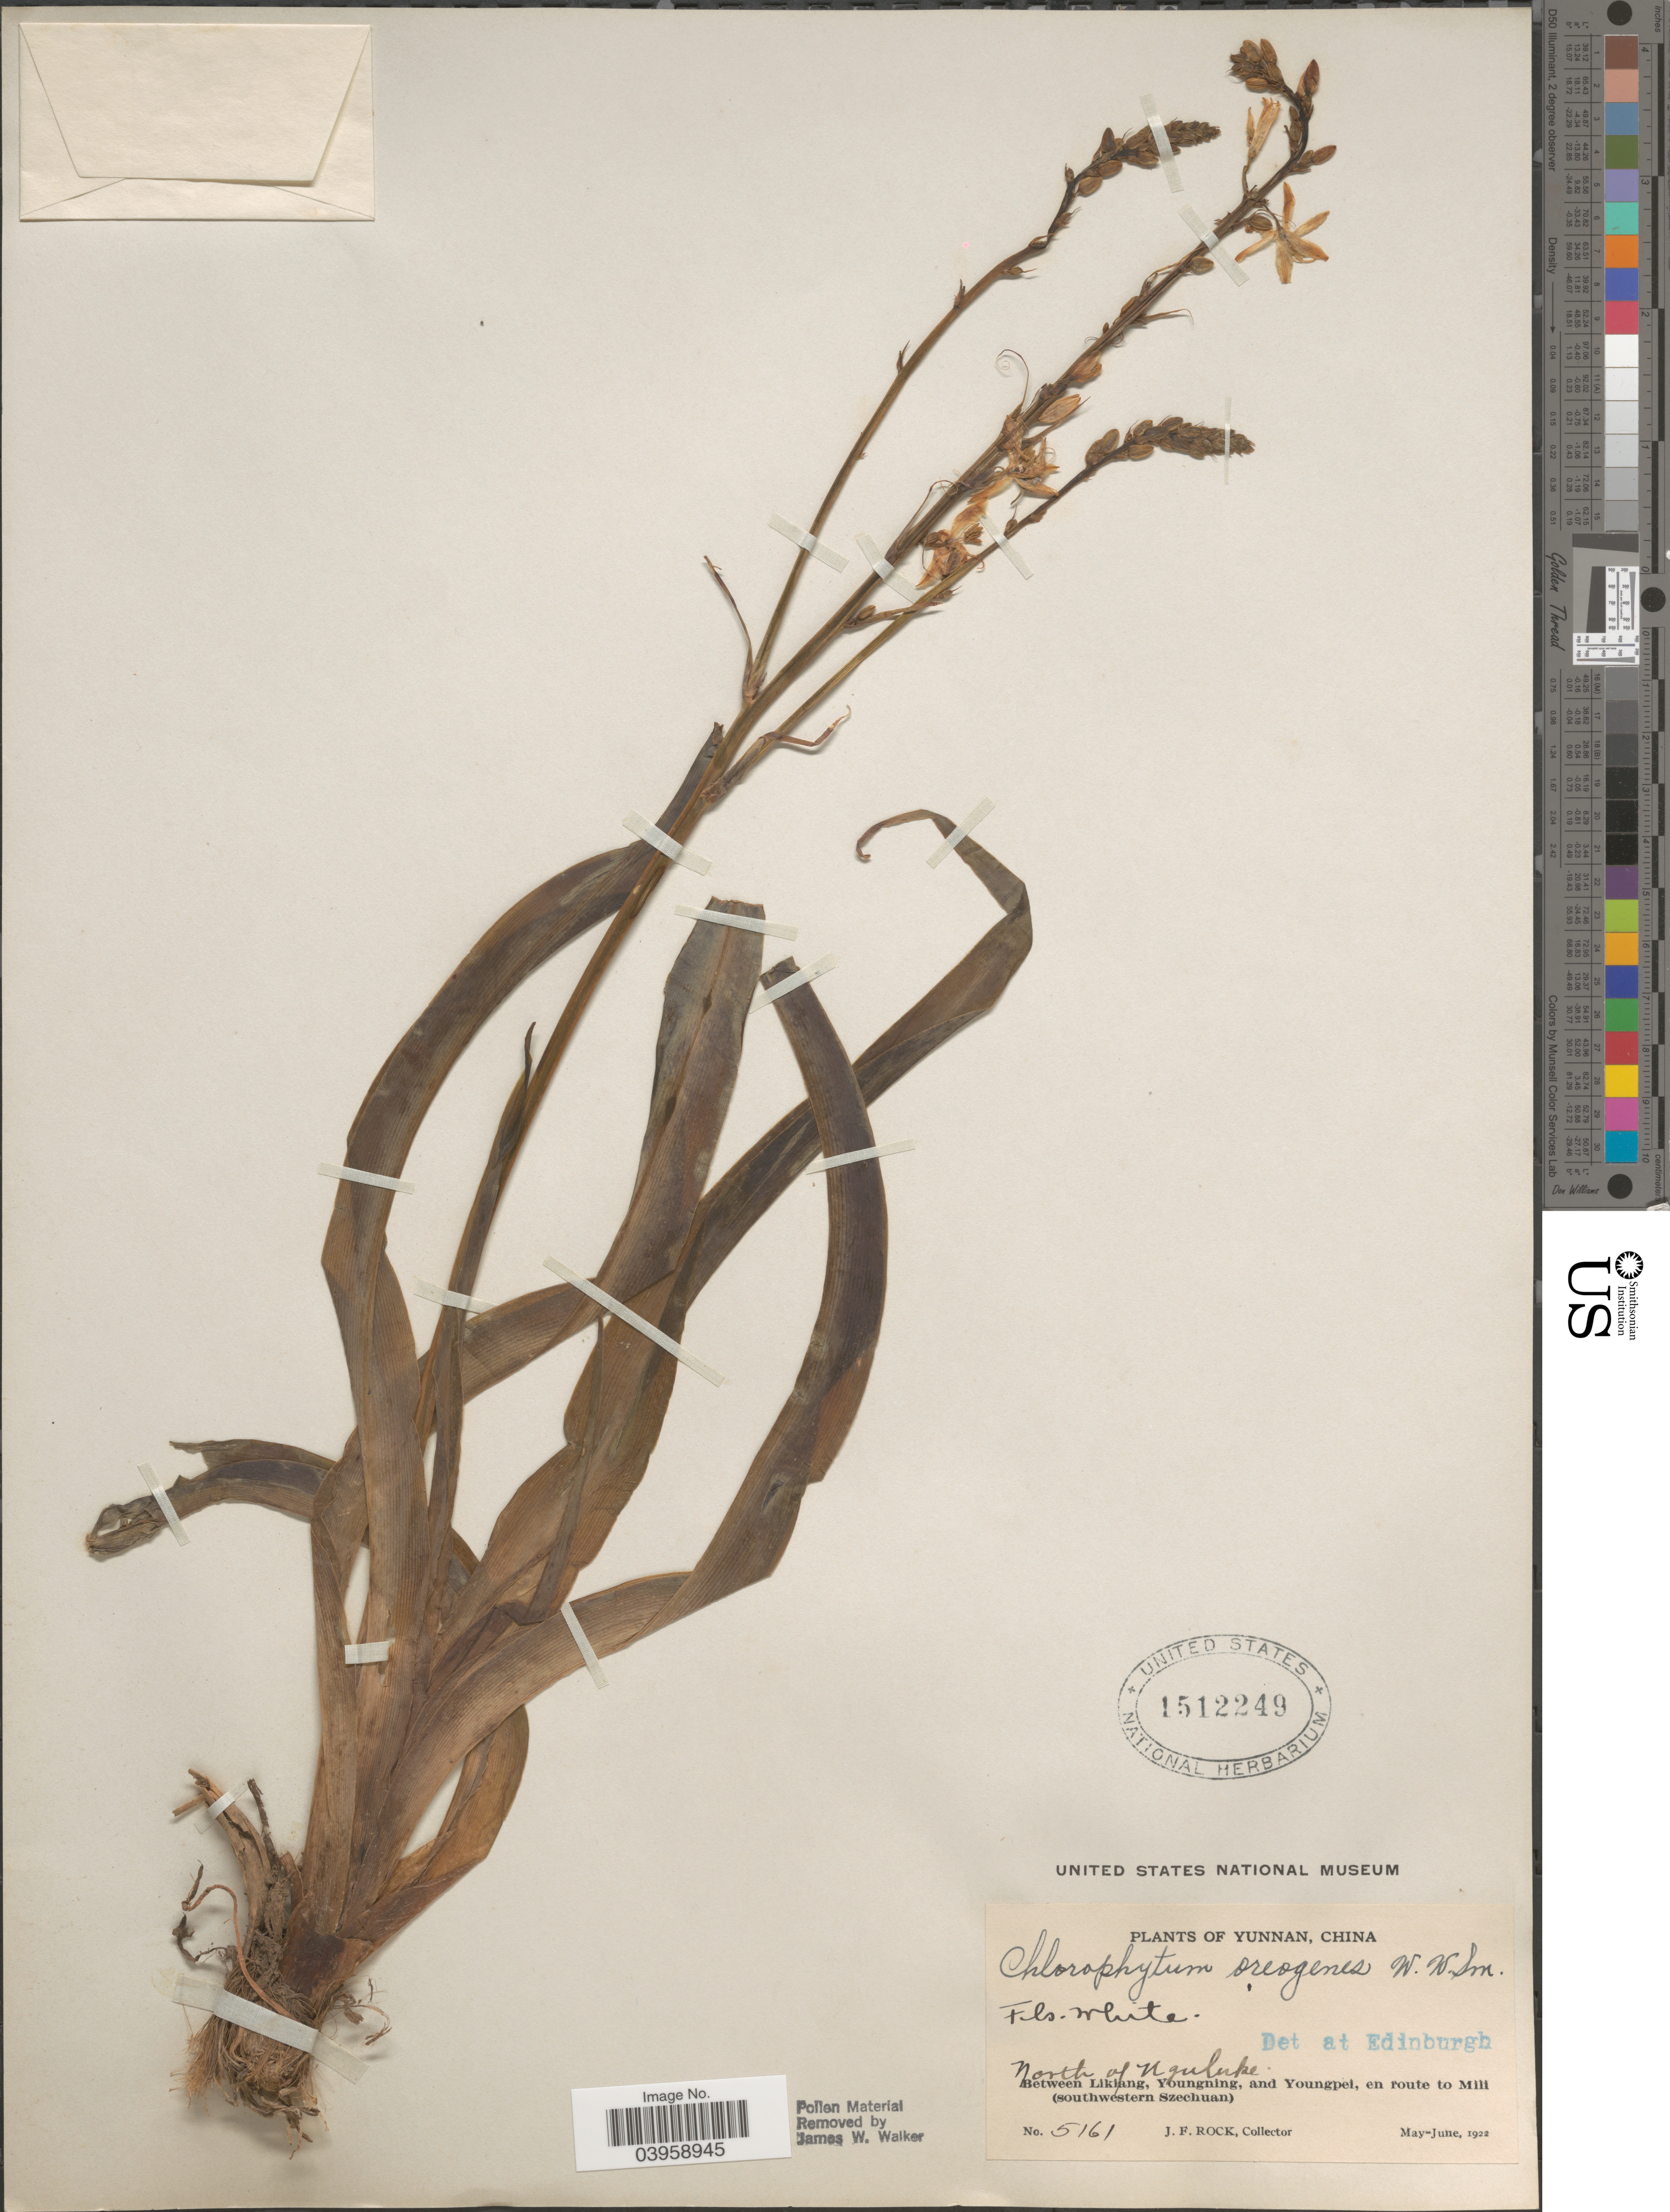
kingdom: Plantae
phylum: Tracheophyta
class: Liliopsida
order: Asparagales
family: Asparagaceae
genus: Chlorophytum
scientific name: Chlorophytum oreogenes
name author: W.W. Sm.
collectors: J. Rock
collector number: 5161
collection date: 1922-05/1922-06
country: China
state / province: Yunnan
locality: North of Nguluke. Between Likiang, Youngning, and Youngpei, en route to Mill [interpreted] (southwestern Szechuan).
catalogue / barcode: US 1512249